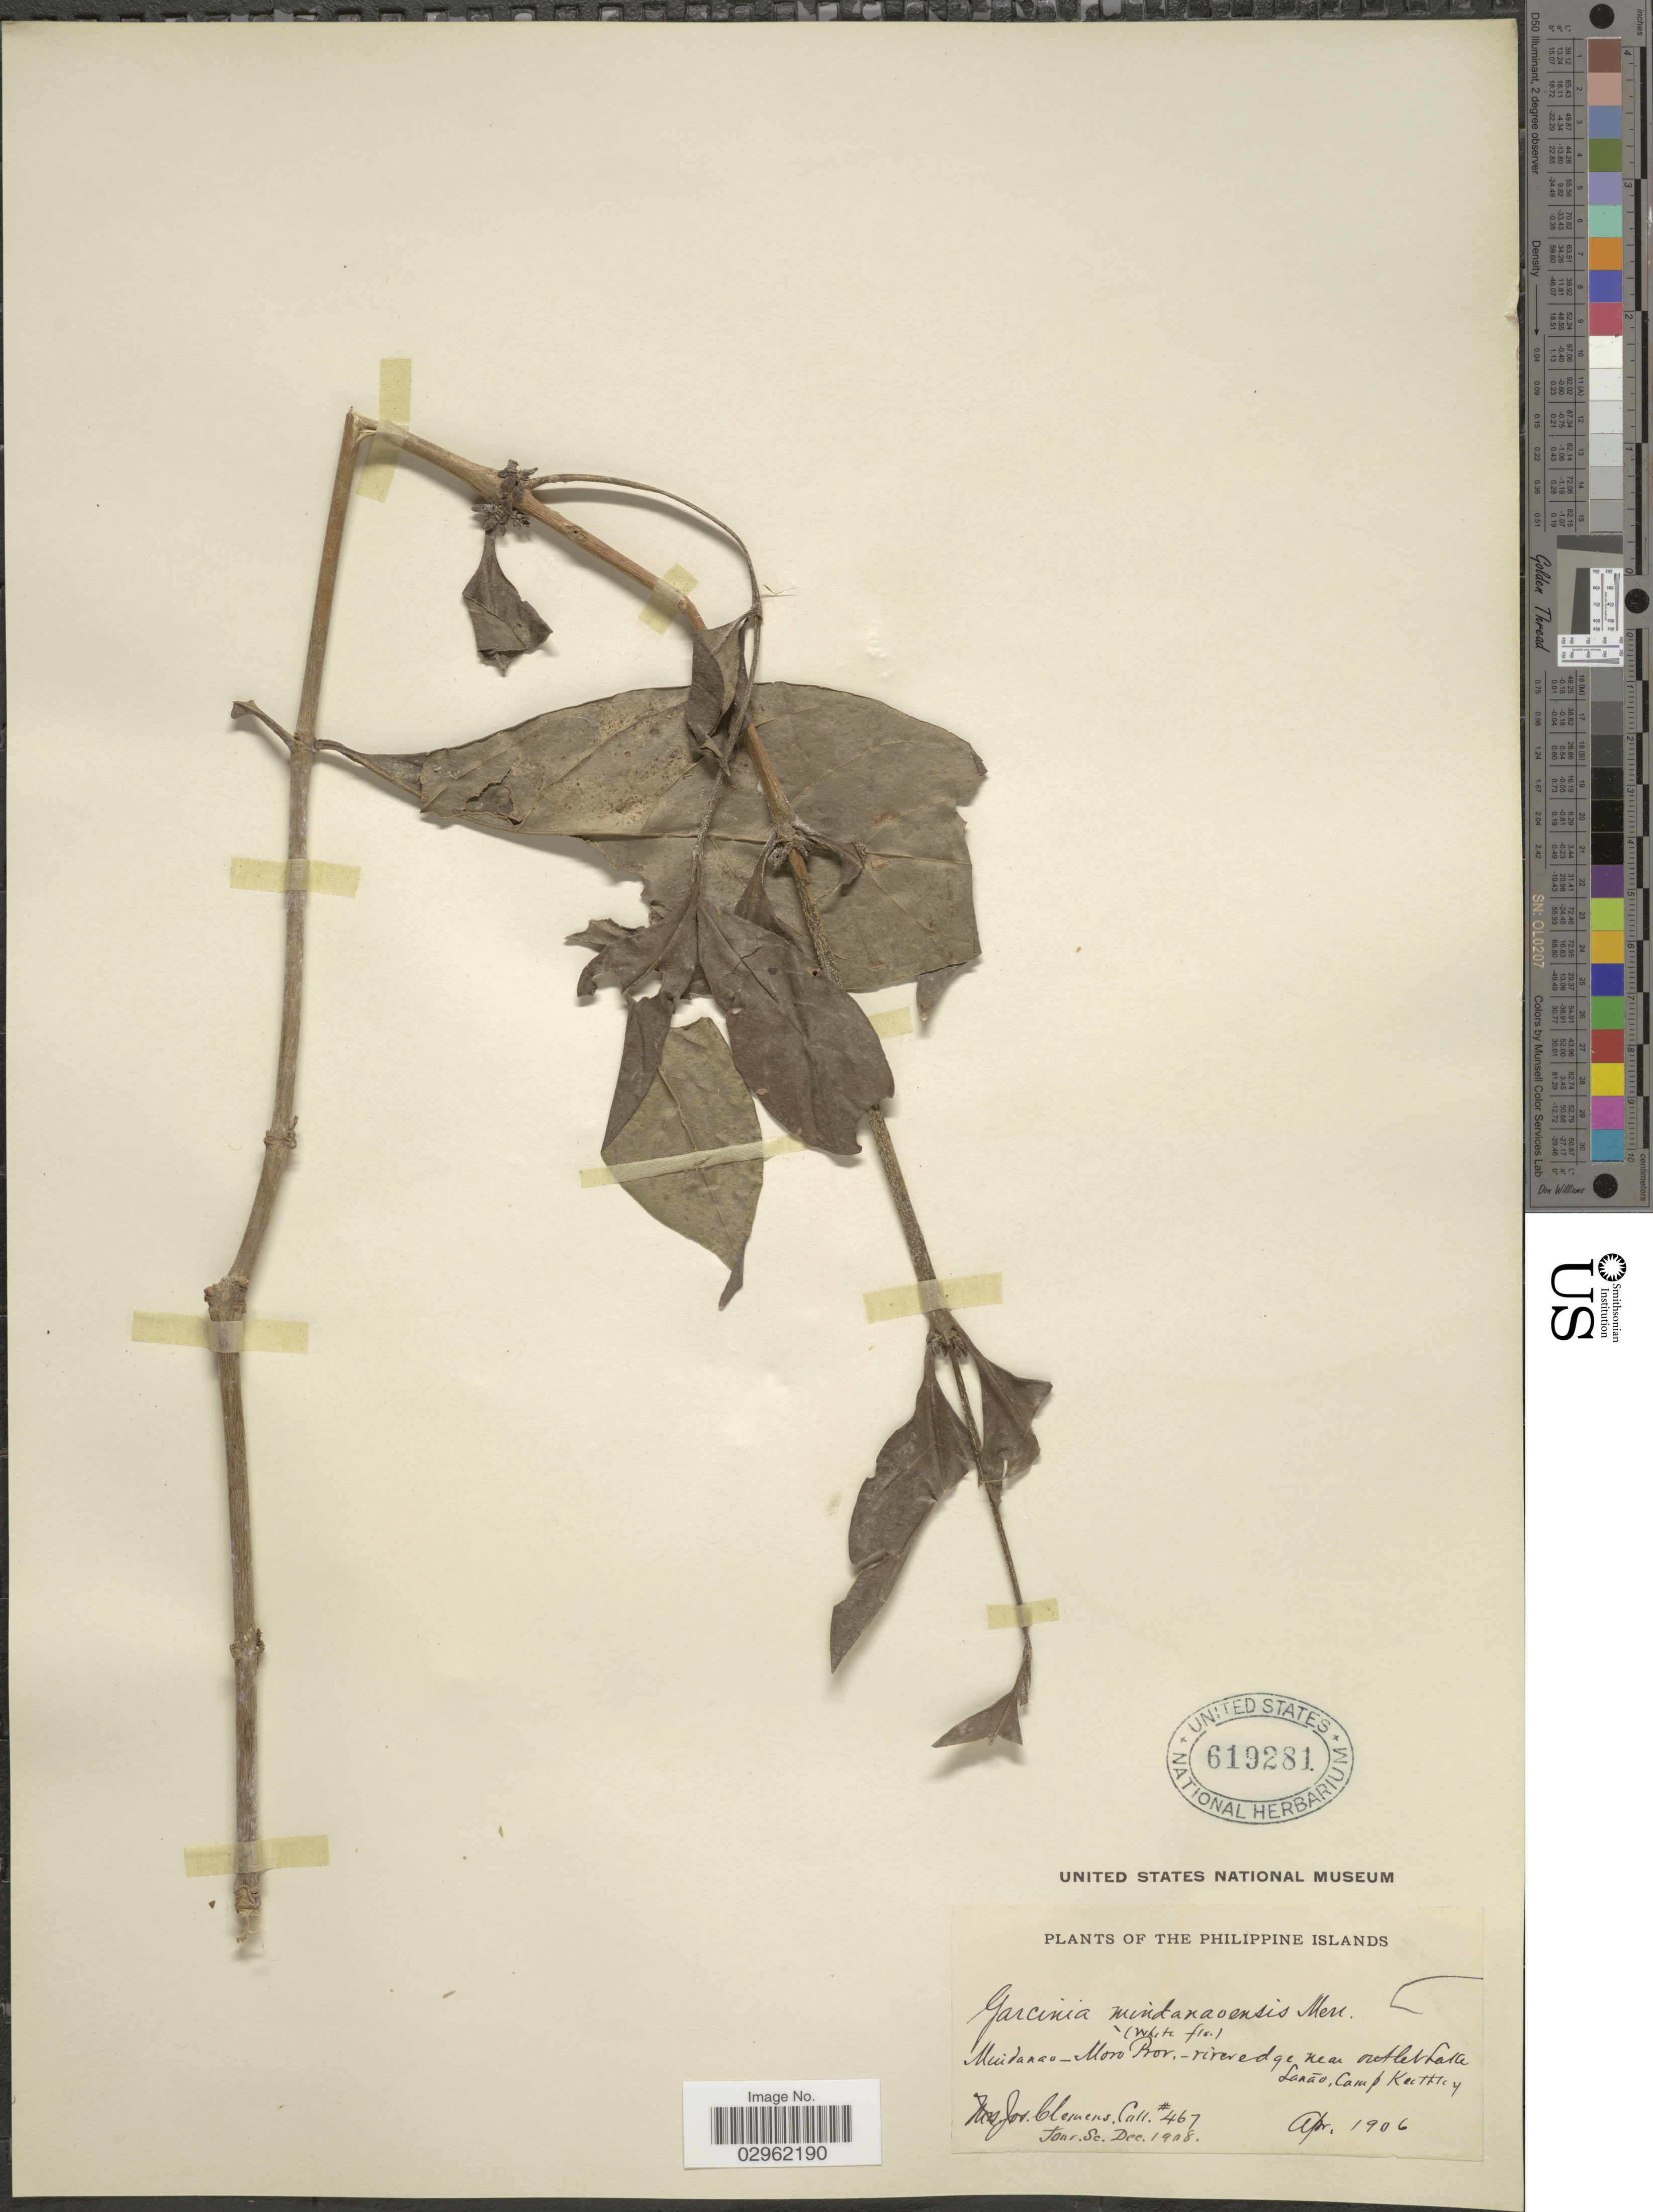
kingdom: Plantae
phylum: Tracheophyta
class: Magnoliopsida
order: Malpighiales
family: Clusiaceae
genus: Garcinia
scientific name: Garcinia mindanaensis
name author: Merr.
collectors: J. Clemens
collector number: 467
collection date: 1906-04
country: Philippines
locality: Mindanao - Moro Prov.- river edge near outlet Lake Lanao Camp Keithley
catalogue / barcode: US 619281